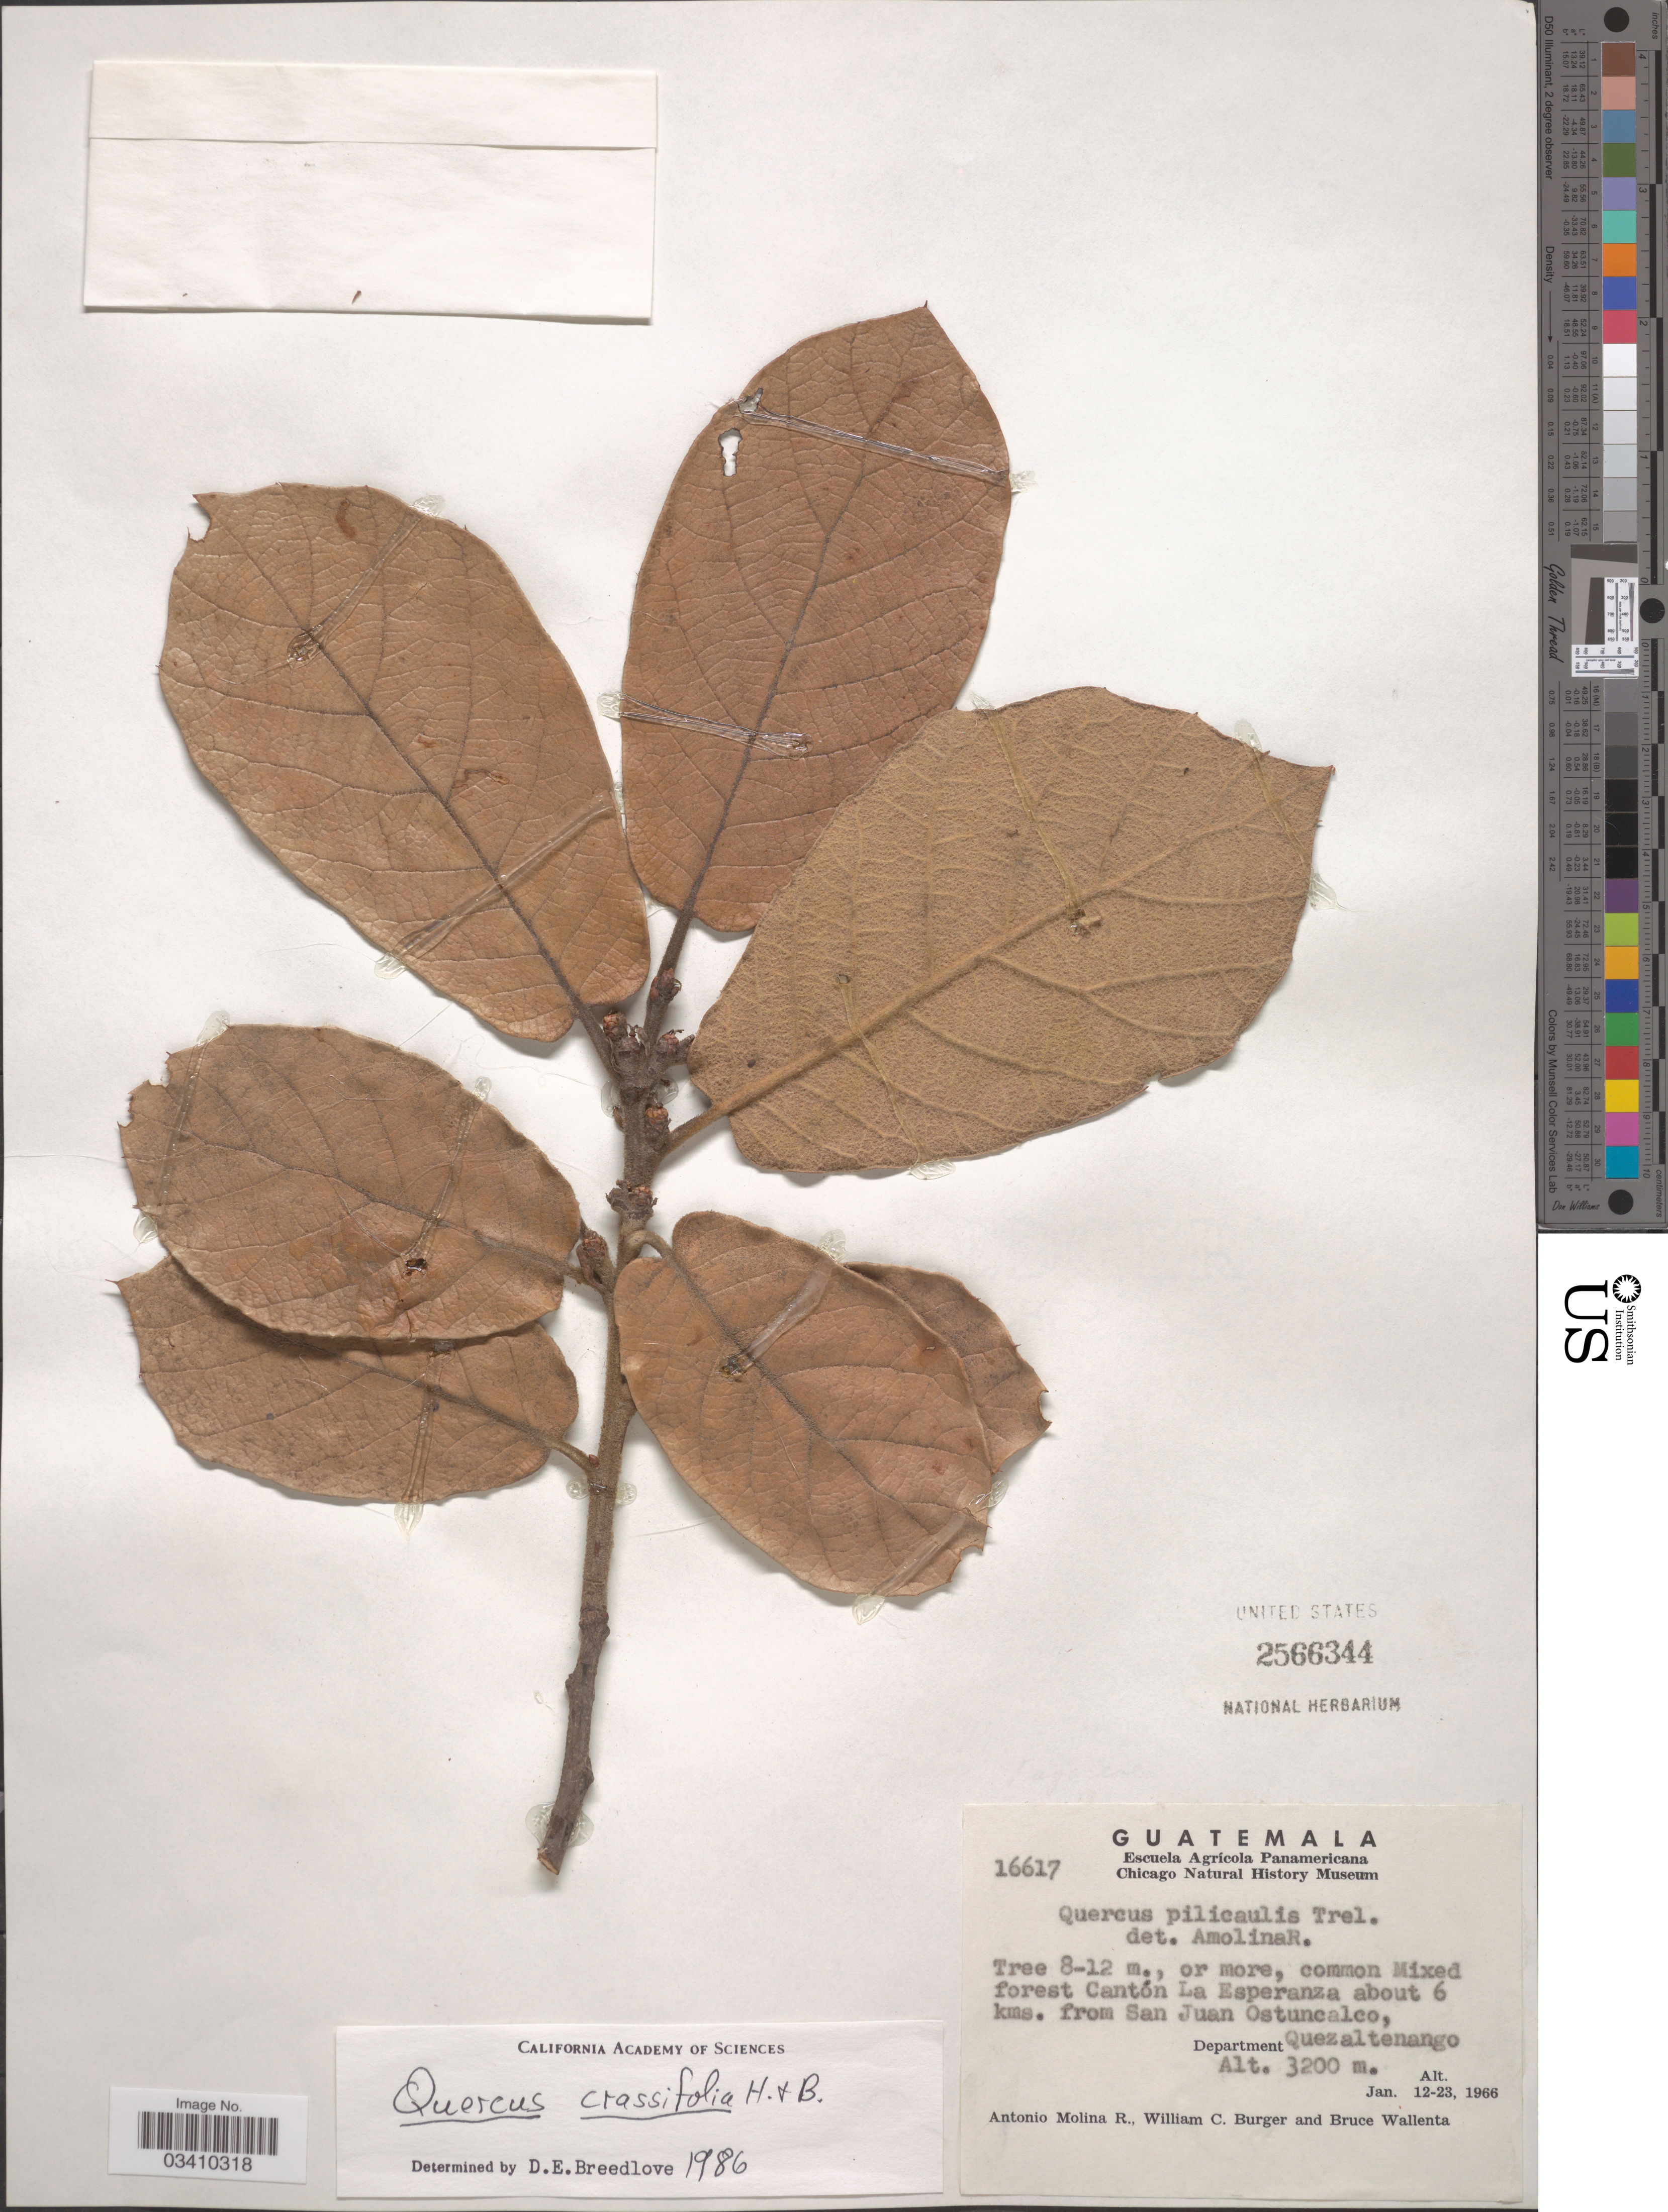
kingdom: Plantae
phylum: Tracheophyta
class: Magnoliopsida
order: Fagales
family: Fagaceae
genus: Quercus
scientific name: Quercus crassifolia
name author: Humb. & Bonpl.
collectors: A. Molina R., W. Burger & B. Wallenta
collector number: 16617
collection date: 1966-01-12/1966-01-23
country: Guatemala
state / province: Quetzaltenango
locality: Common Mixed forest Cantón La Esperanza about 6 kms. from San Juan Ostuncalco, Department Quezaltenango.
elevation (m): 3200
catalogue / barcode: US 2566344